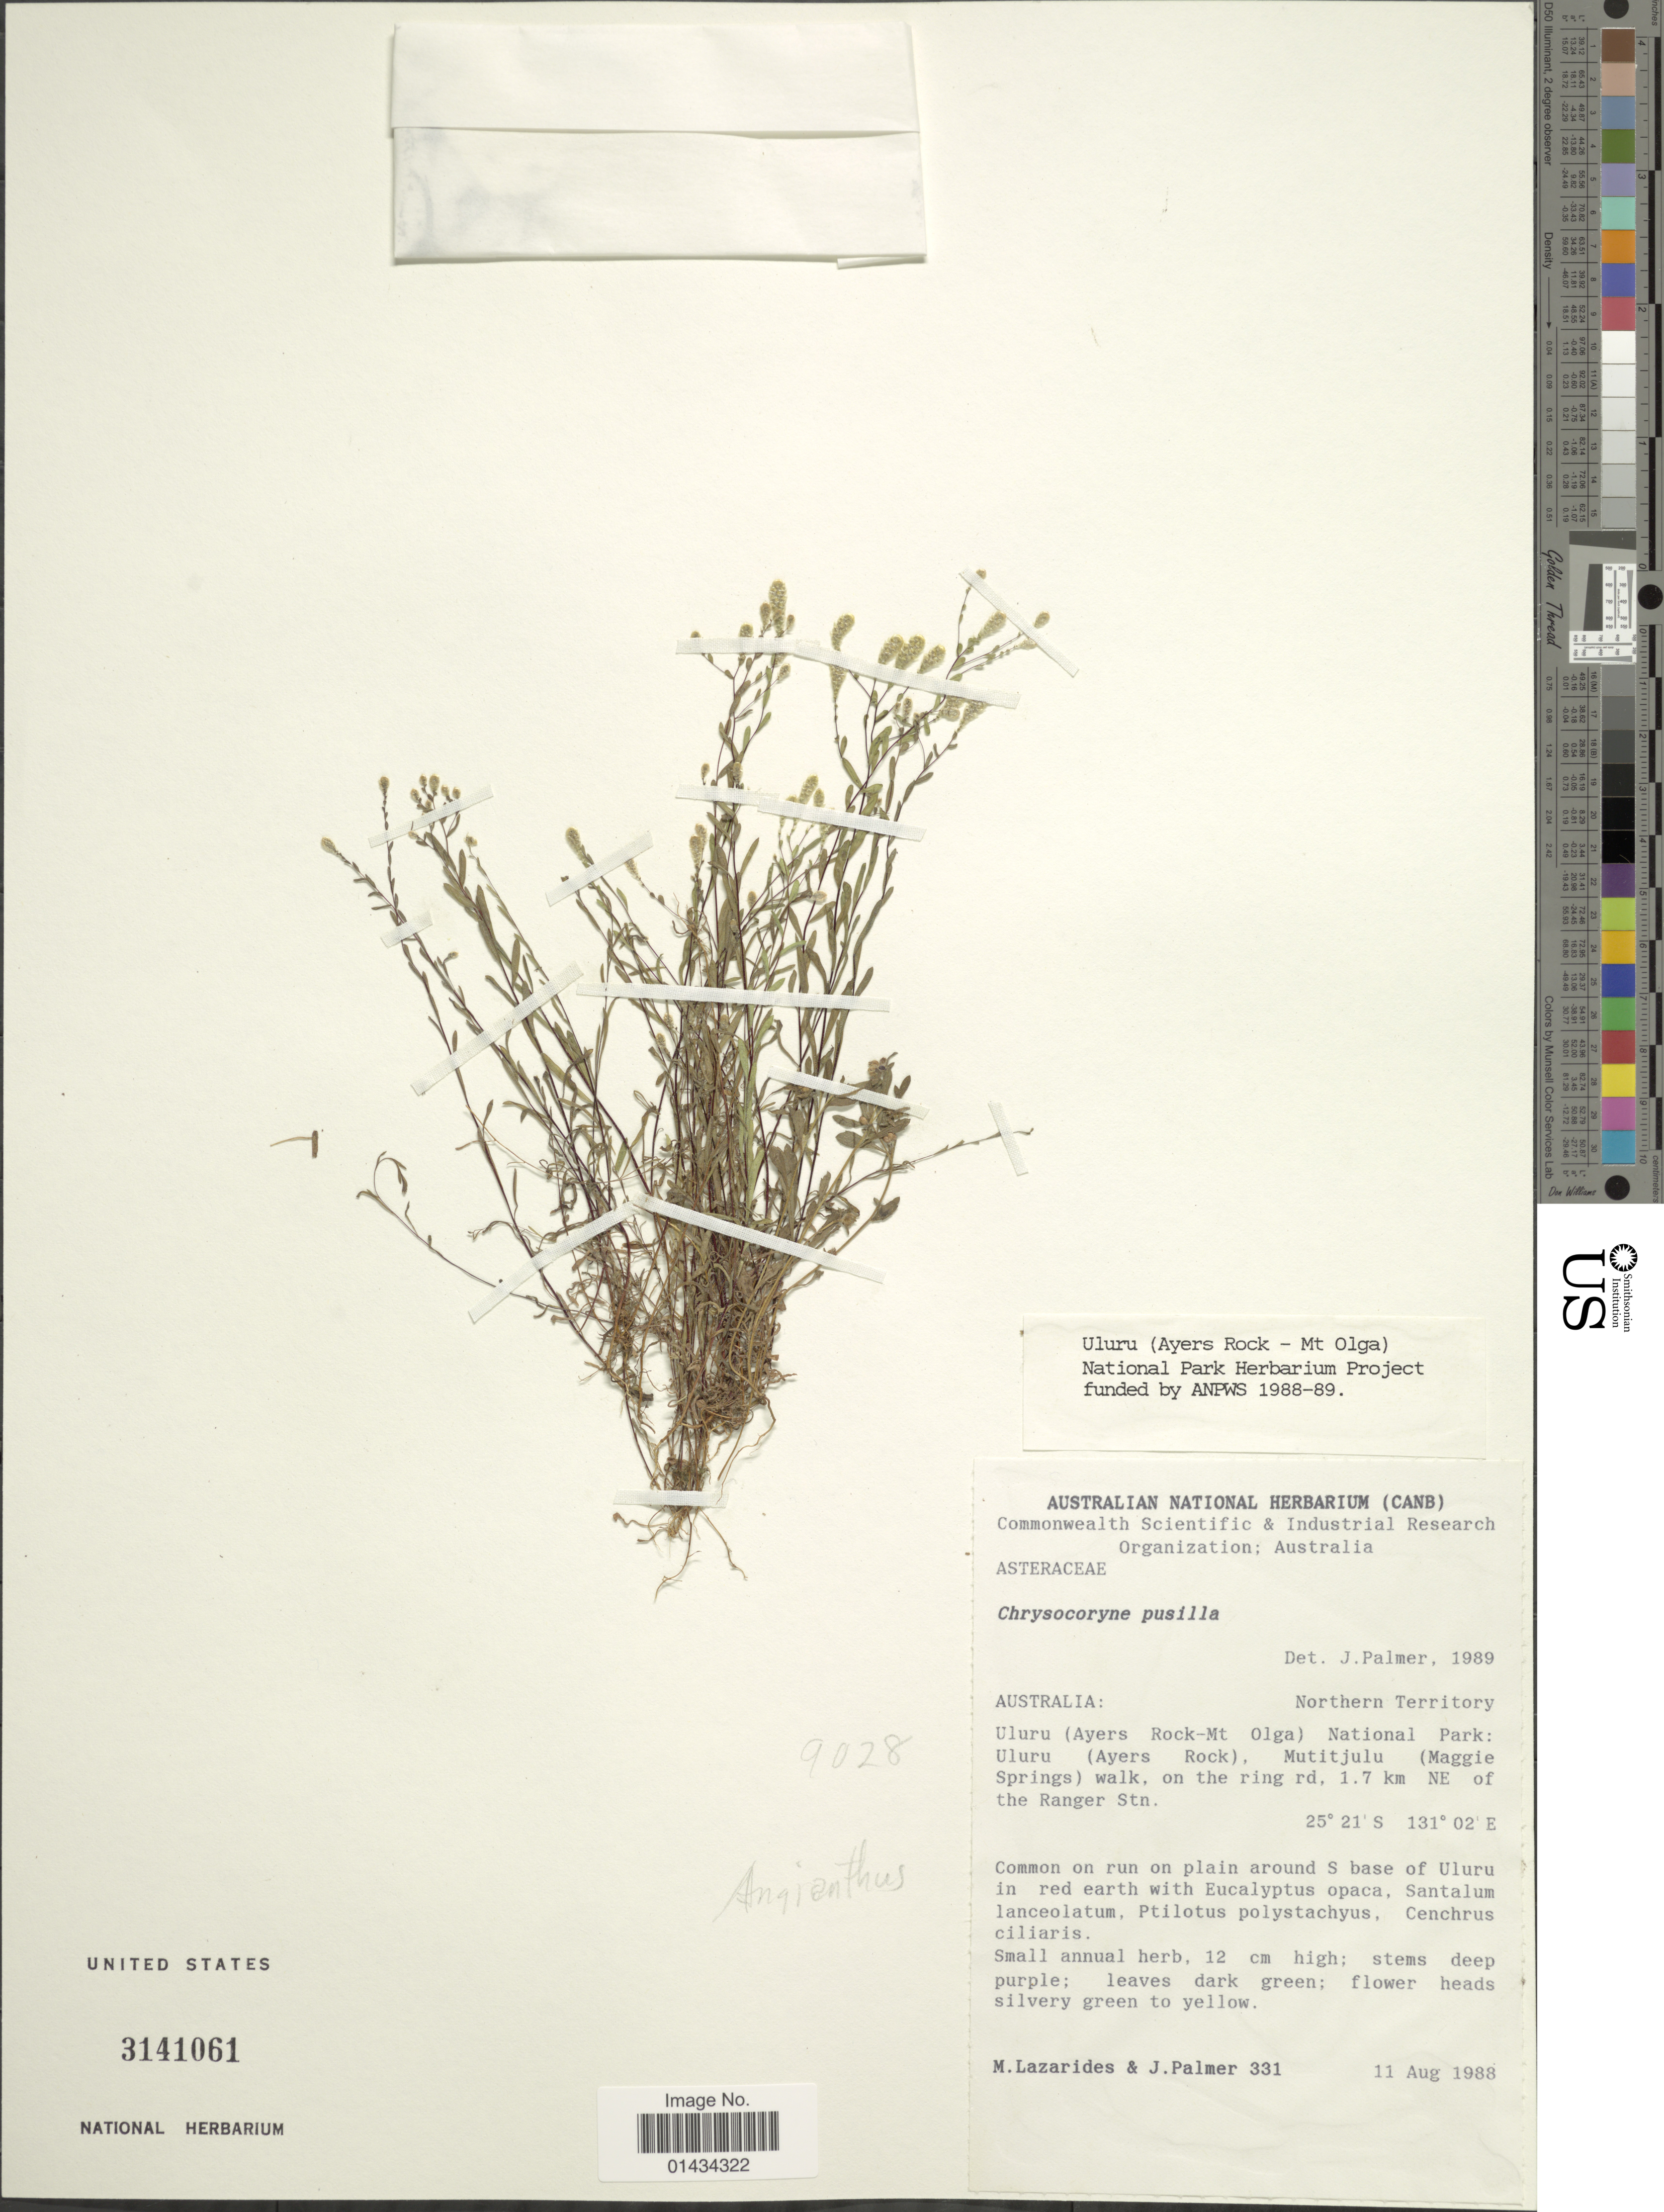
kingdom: Plantae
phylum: Tracheophyta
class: Magnoliopsida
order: Asterales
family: Asteraceae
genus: Angianthus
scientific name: Angianthus pusillus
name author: (Benth.) Benth.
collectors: M. Lazarides & J. Palmer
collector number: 331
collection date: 1988-08-11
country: Australia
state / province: Northern Territory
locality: Uluru (Ayers Rock-Mt Olga) National Park: Uluru (Ayers Rock), Mutijulu (Maggie Springs) walk on the ring rd, 1.7 km NE of the Ranger Stn., common on run on plain around S base of Uluru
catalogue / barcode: US 3141061